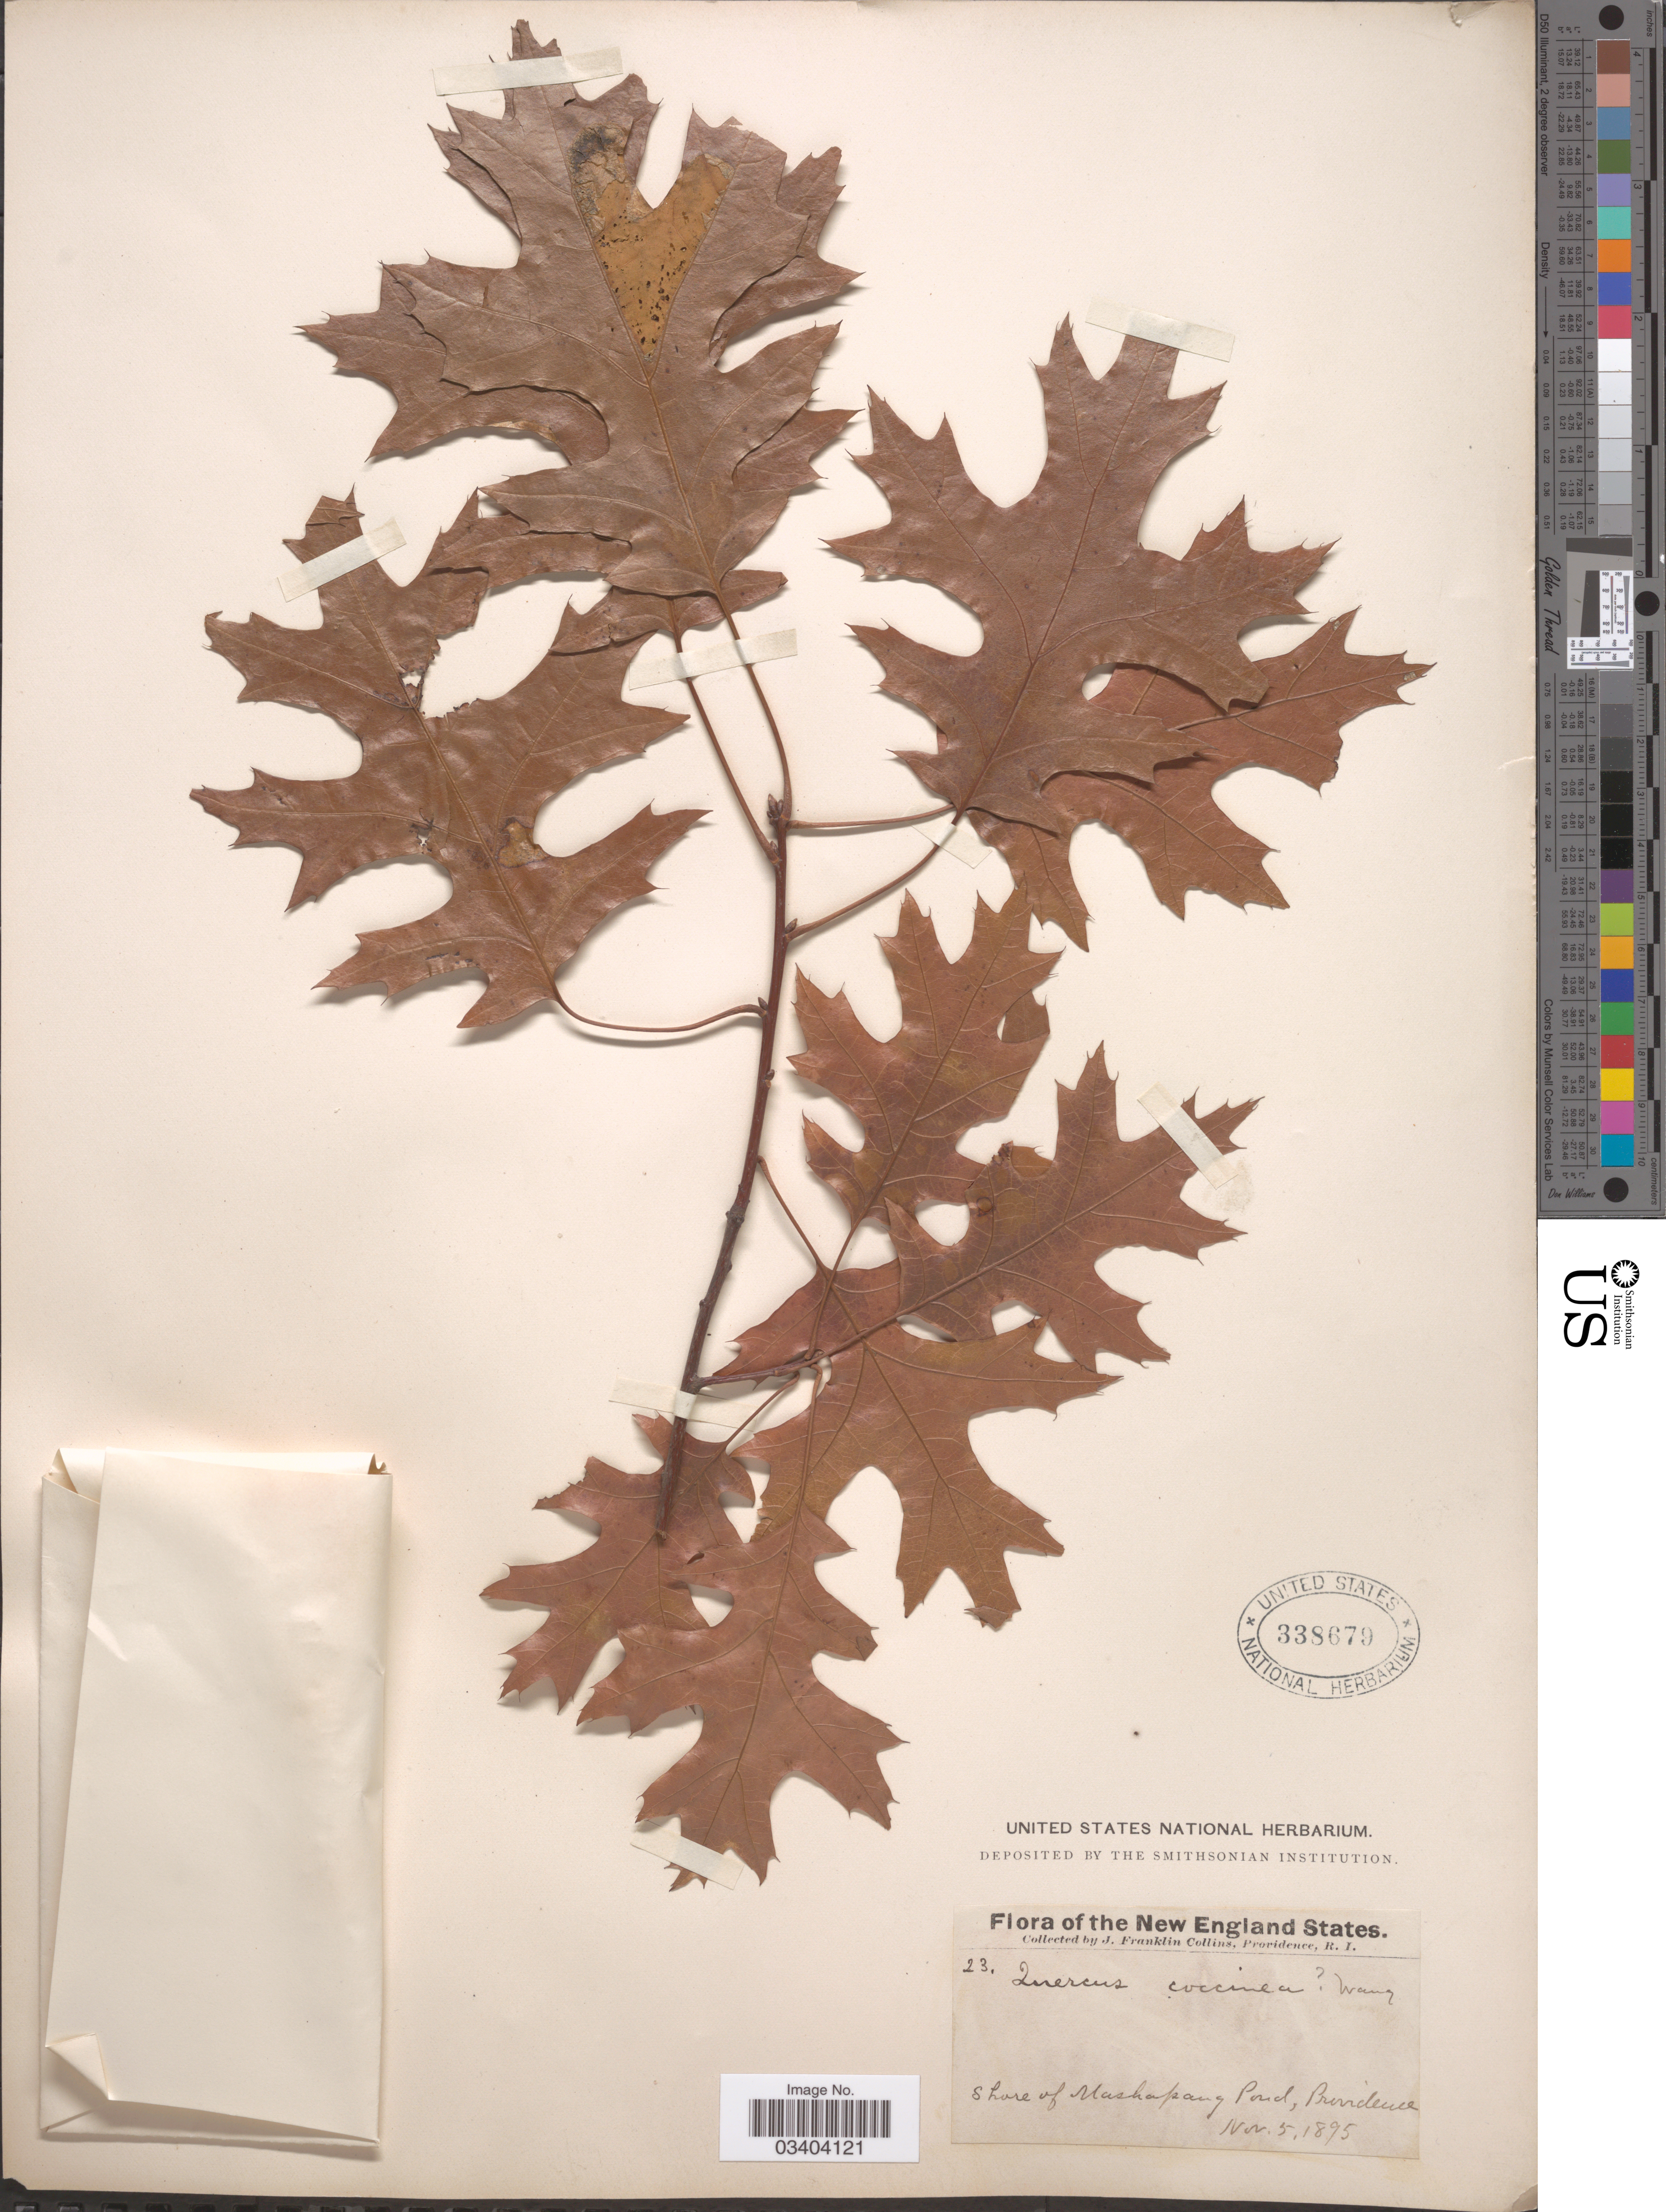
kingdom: Plantae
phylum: Tracheophyta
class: Magnoliopsida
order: Fagales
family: Fagaceae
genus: Quercus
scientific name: Quercus coccinea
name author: Münchh.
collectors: J. Collins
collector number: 23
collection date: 1895-11-05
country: United States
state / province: Rhode Island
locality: New England States. Shore Mashapaug Pond, Providence.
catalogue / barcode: US 338679